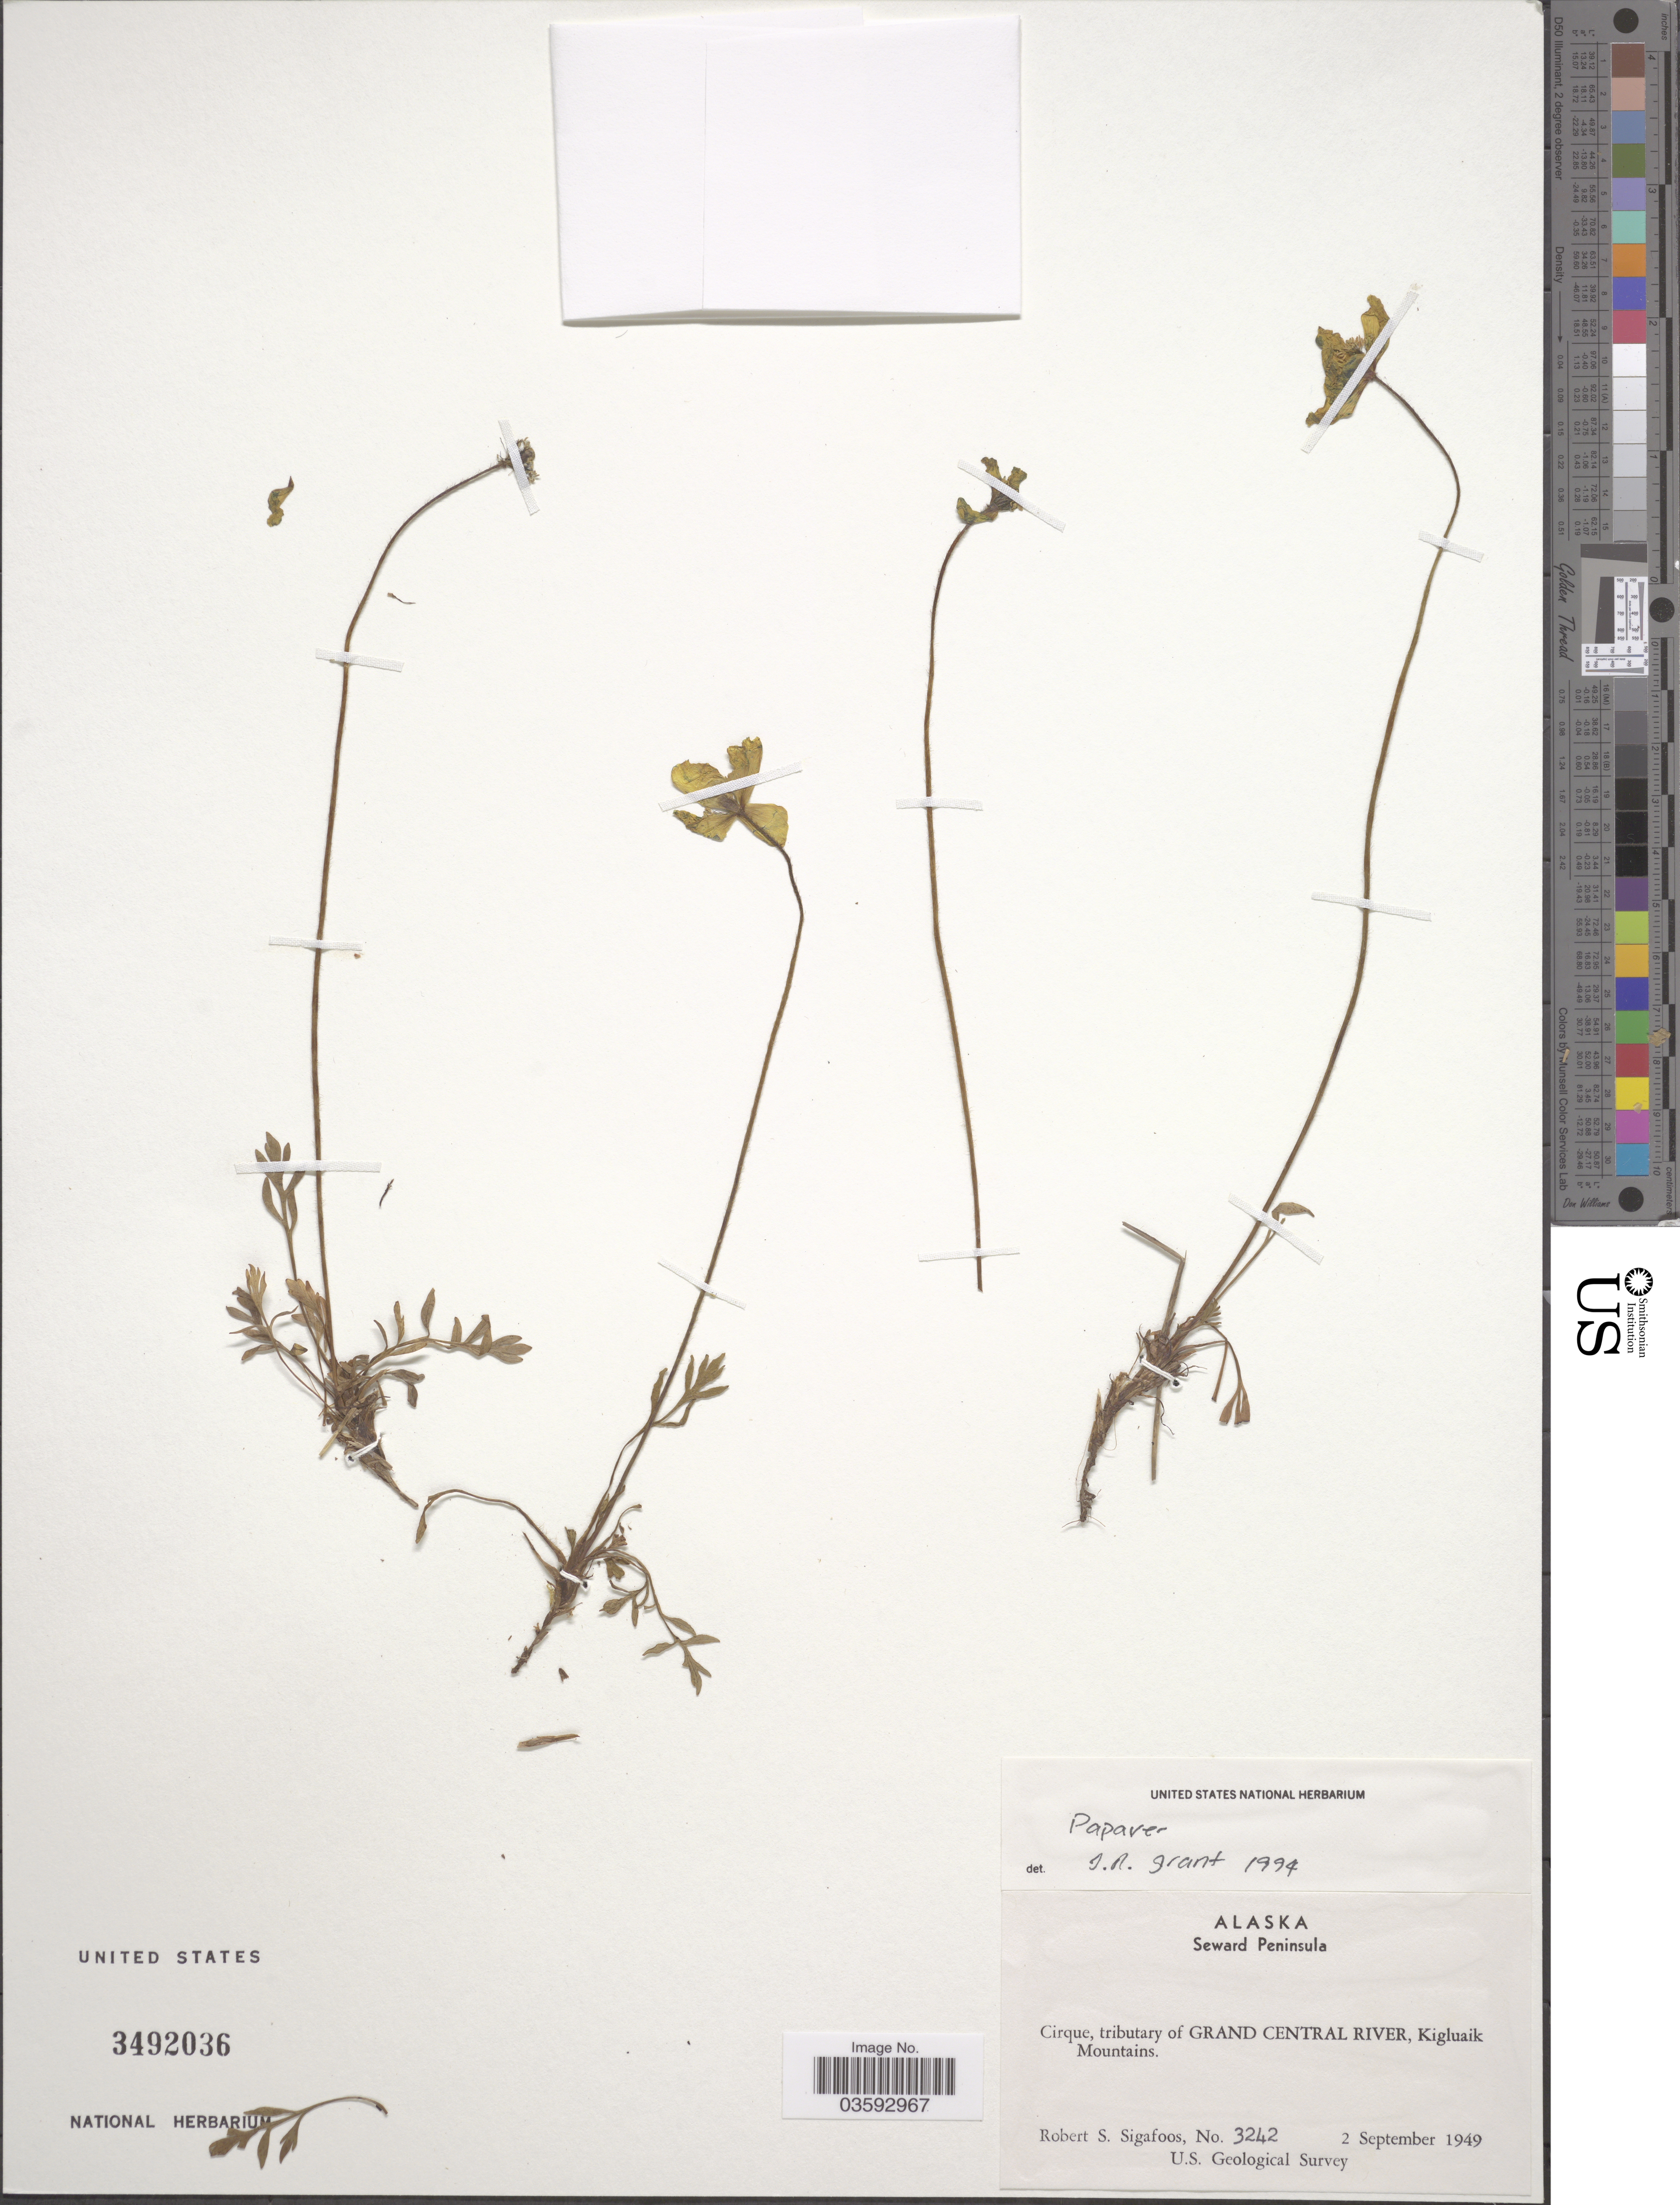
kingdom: Plantae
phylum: Tracheophyta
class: Magnoliopsida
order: Ranunculales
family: Papaveraceae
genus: Papaver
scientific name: Papaver sp.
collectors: R. Sigafoos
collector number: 3242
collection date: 1949-09-02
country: United States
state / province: Alaska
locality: Seward Peninsula. Cirque, tributary of Grand Central River, Kigluaik Mountains.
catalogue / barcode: US 3492036